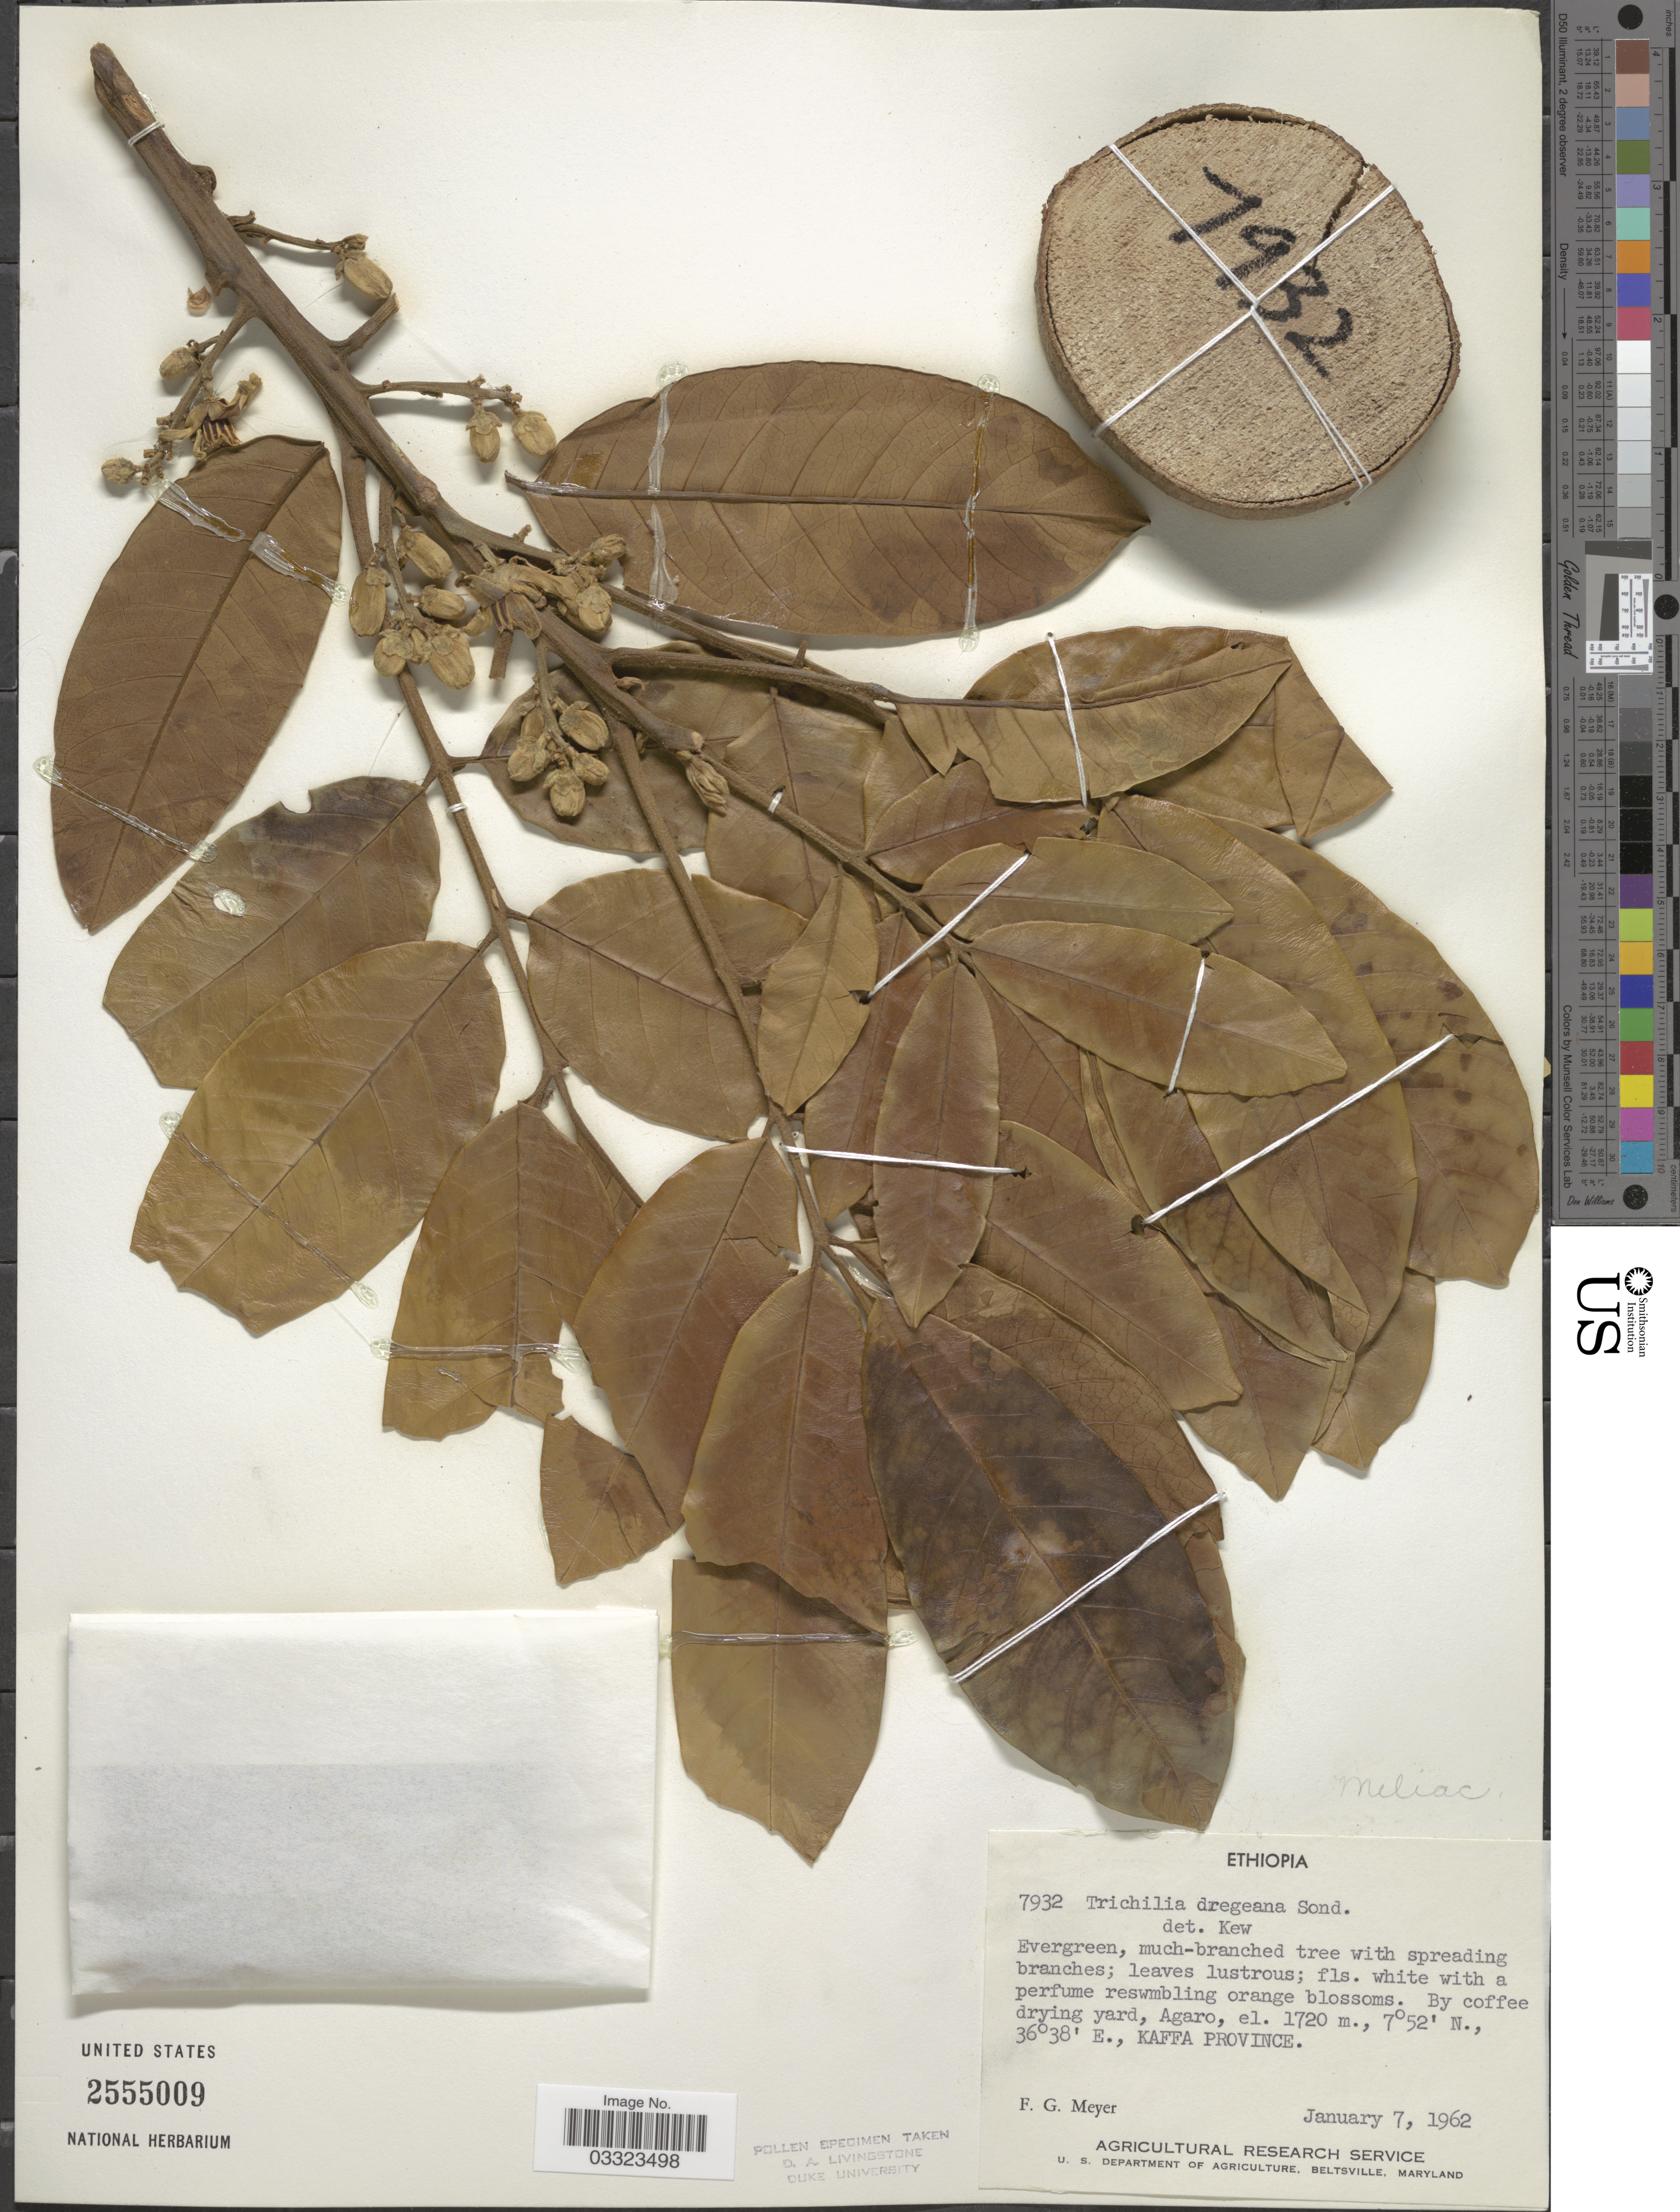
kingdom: Plantae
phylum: Tracheophyta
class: Magnoliopsida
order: Sapindales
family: Meliaceae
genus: Trichilia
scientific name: Trichilia dregeana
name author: Sond.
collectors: F. G. Meyer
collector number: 7932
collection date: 1962-01-07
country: Ethiopia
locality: Agaro, Kaffa Province.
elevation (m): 1720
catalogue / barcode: US 2555009